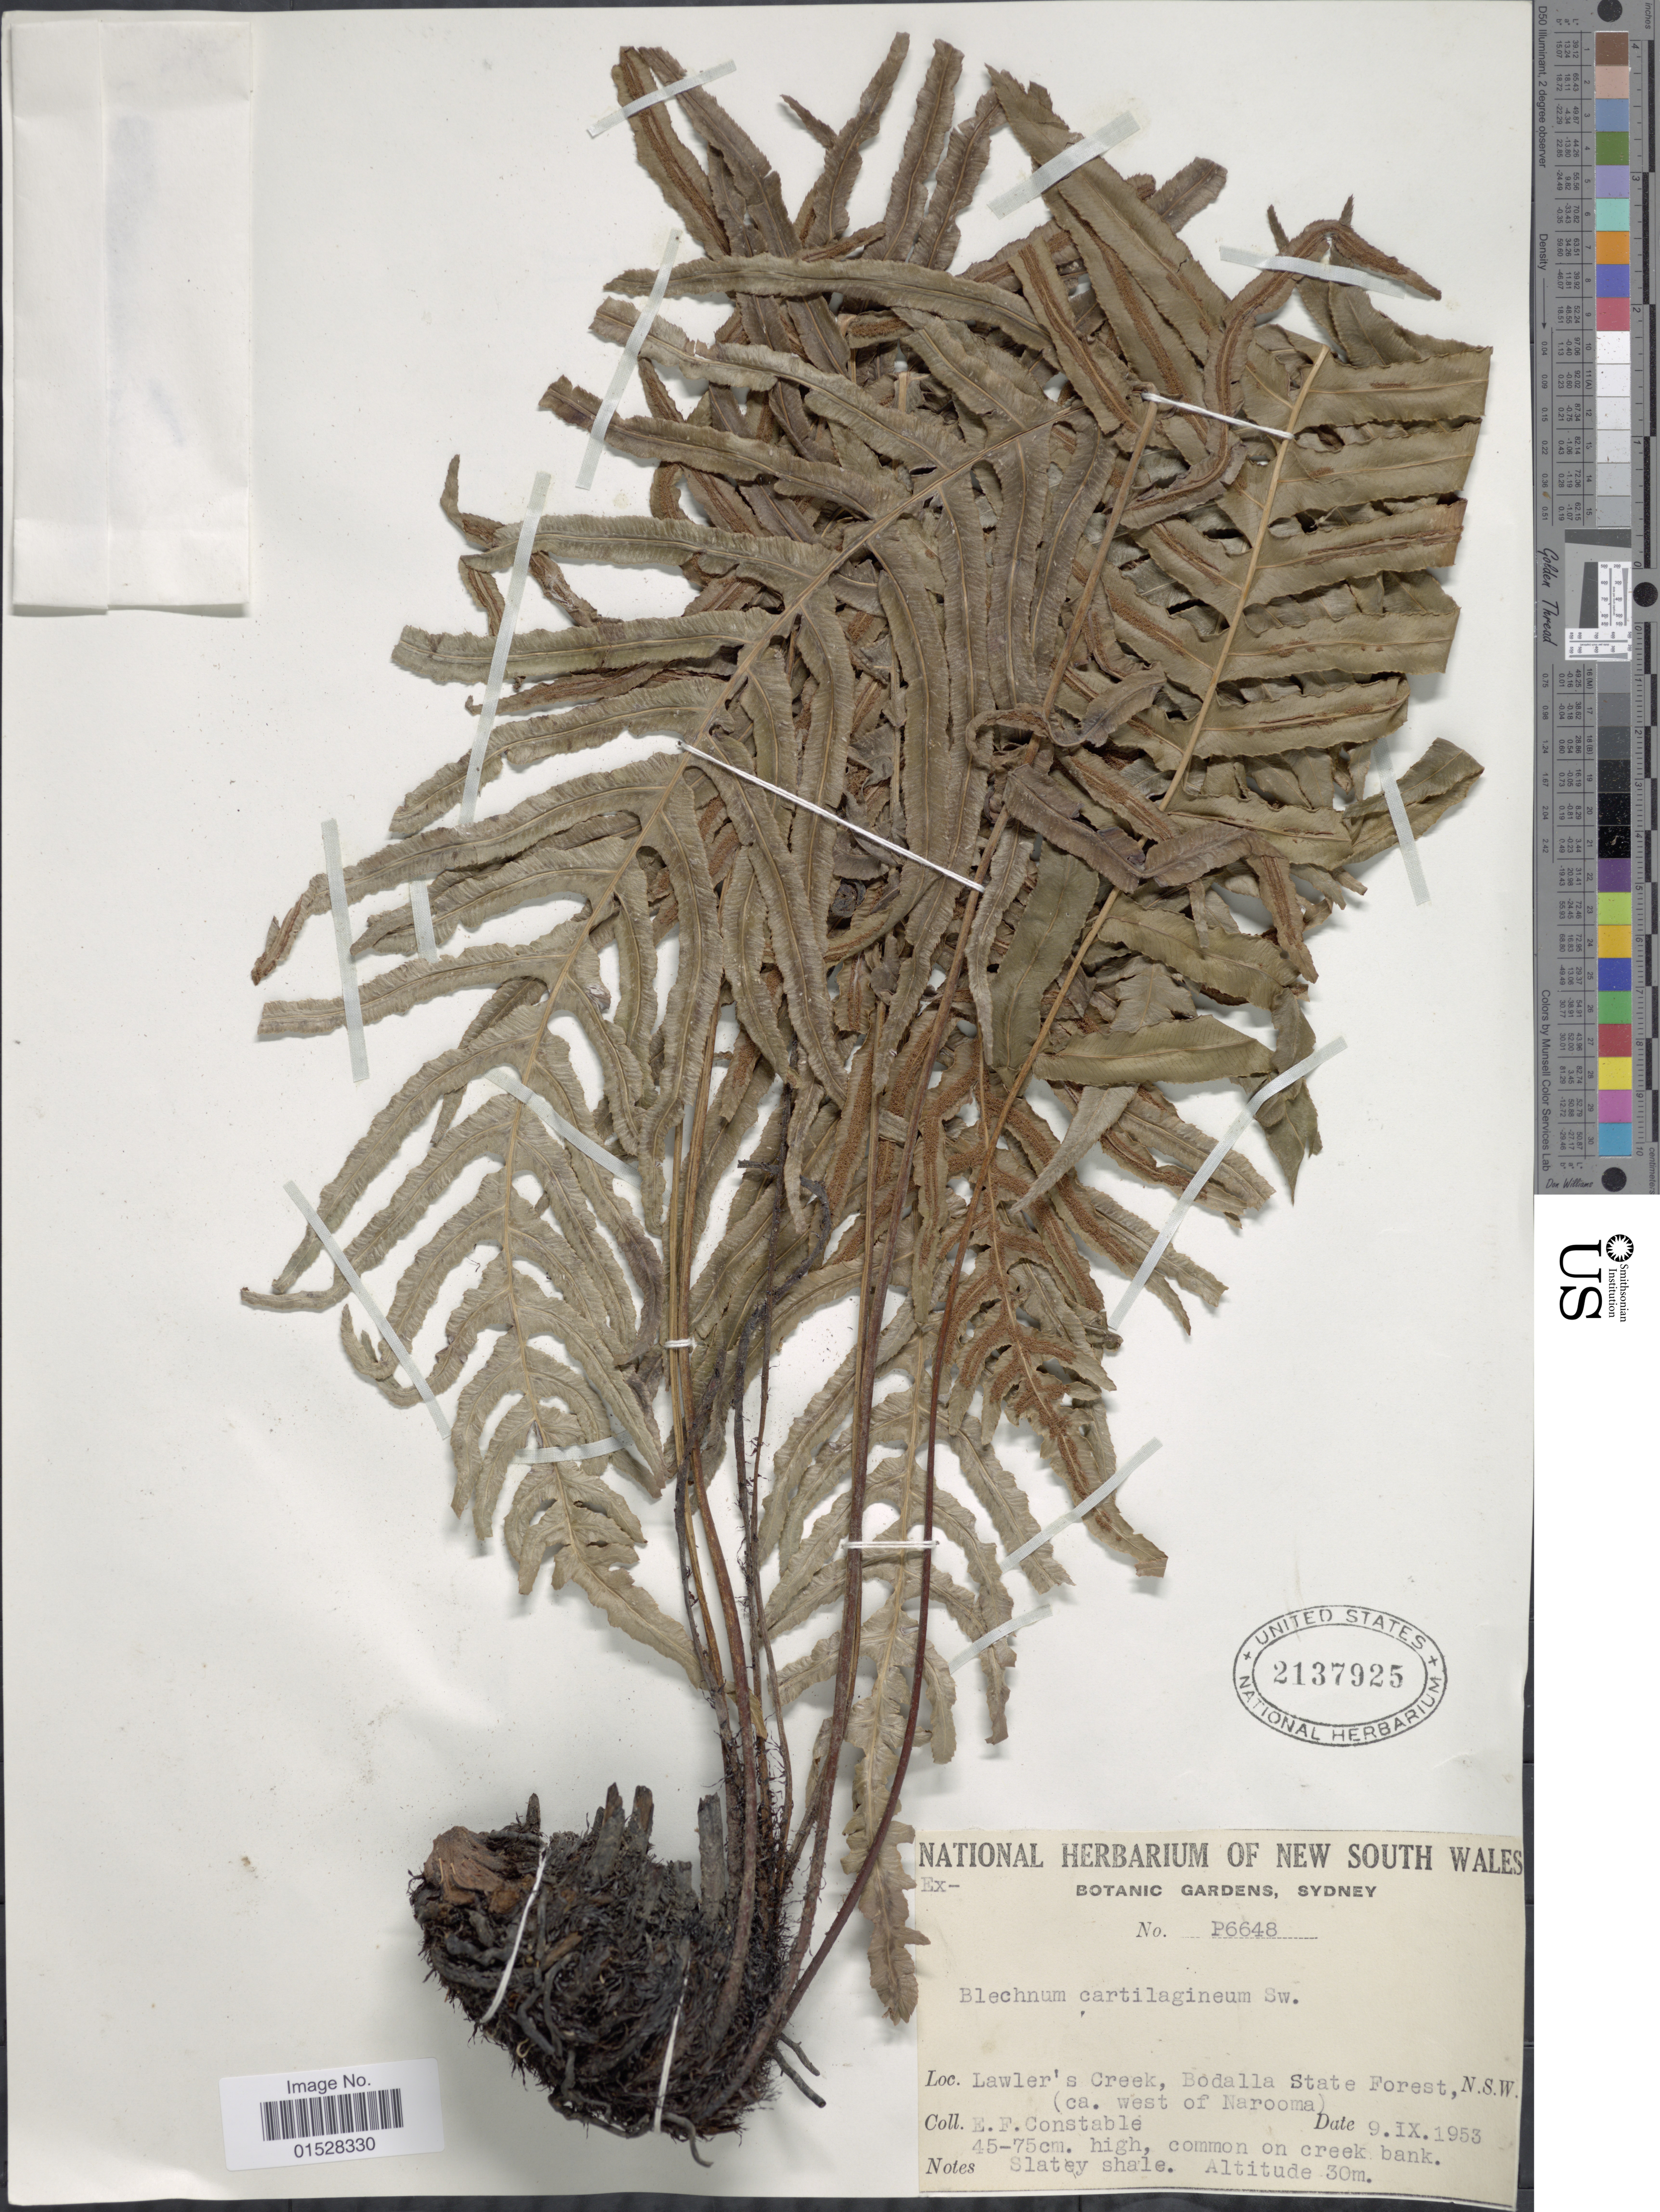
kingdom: Plantae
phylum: Tracheophyta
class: Polypodiopsida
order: Polypodiales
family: Blechnaceae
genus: Blechnum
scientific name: Blechnum cartilagineum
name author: Sw.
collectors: E. F. Constable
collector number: P6648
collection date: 1953-09-09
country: Australia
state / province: New South Wales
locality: Lawler's Creek, Bodalla State Forest, (ca. west of Narooma).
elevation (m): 30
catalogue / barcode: US 2137925